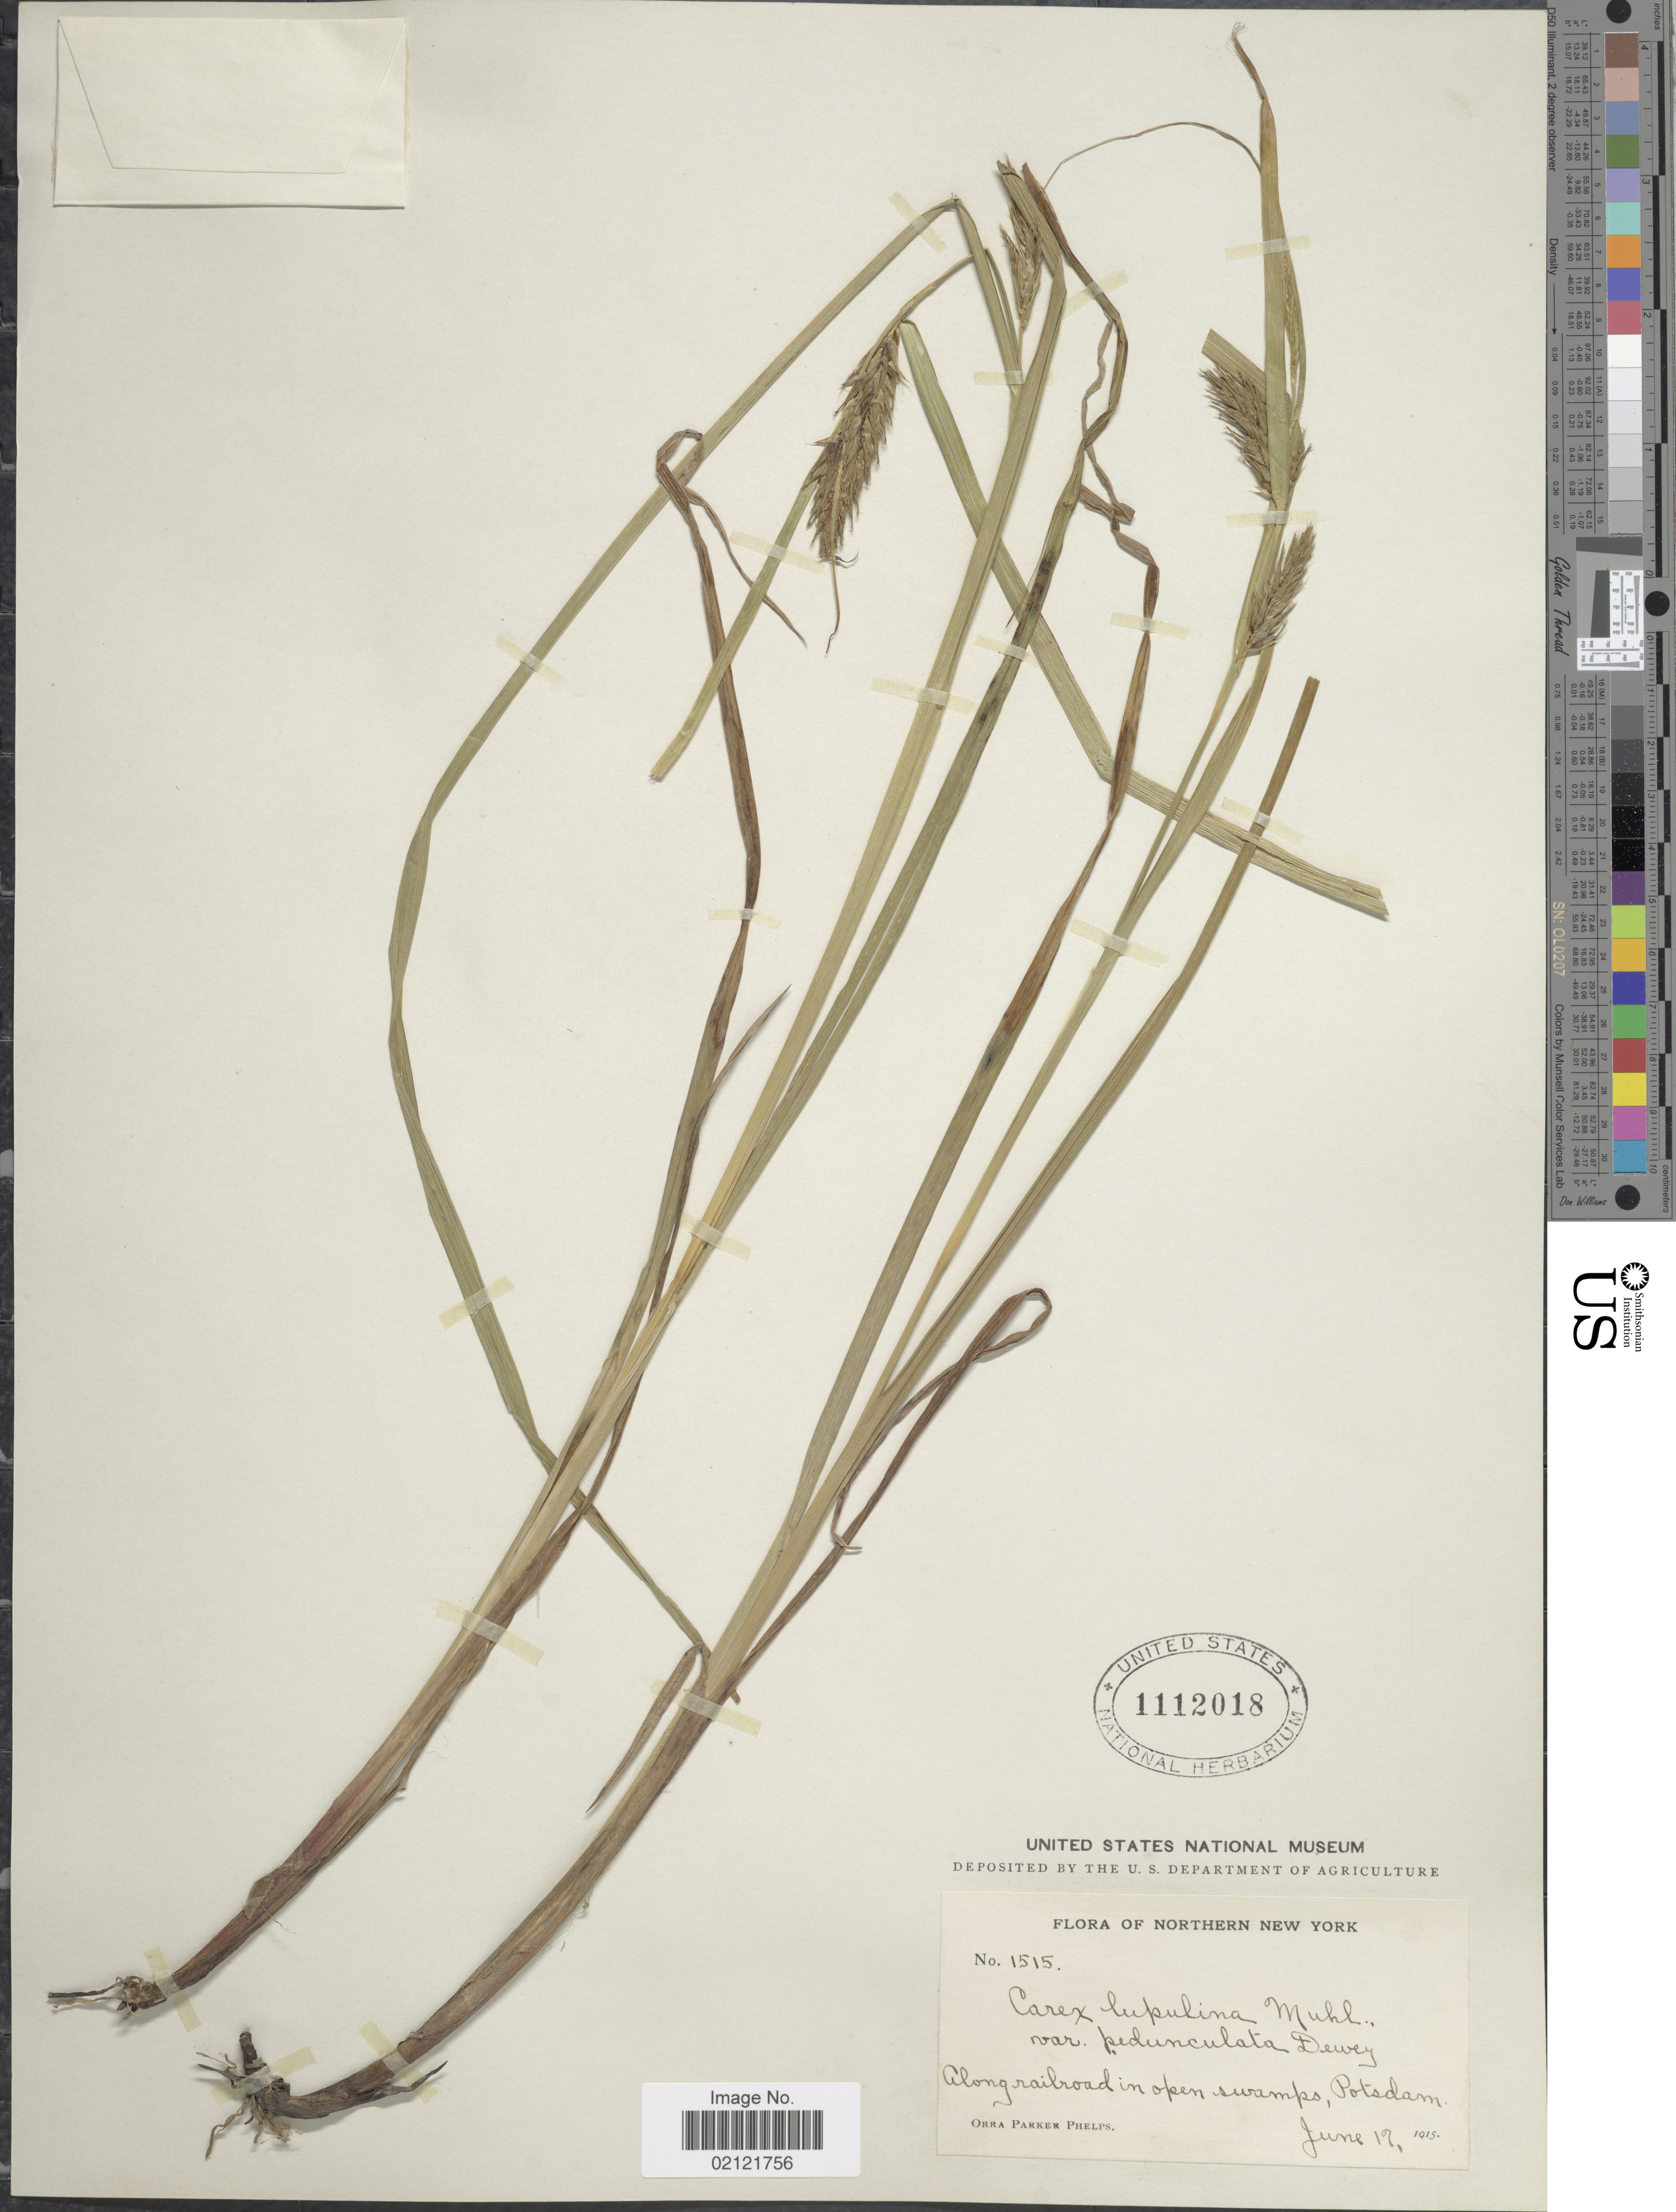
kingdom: Plantae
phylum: Tracheophyta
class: Liliopsida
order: Poales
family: Cyperaceae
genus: Carex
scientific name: Carex lupulina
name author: Muhl. ex Willd.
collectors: O. P. Phelps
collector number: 1515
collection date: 1915-06-17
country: United States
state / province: New York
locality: Northern New York, Along railroad in open swamps, Potsdam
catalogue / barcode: US 1112018